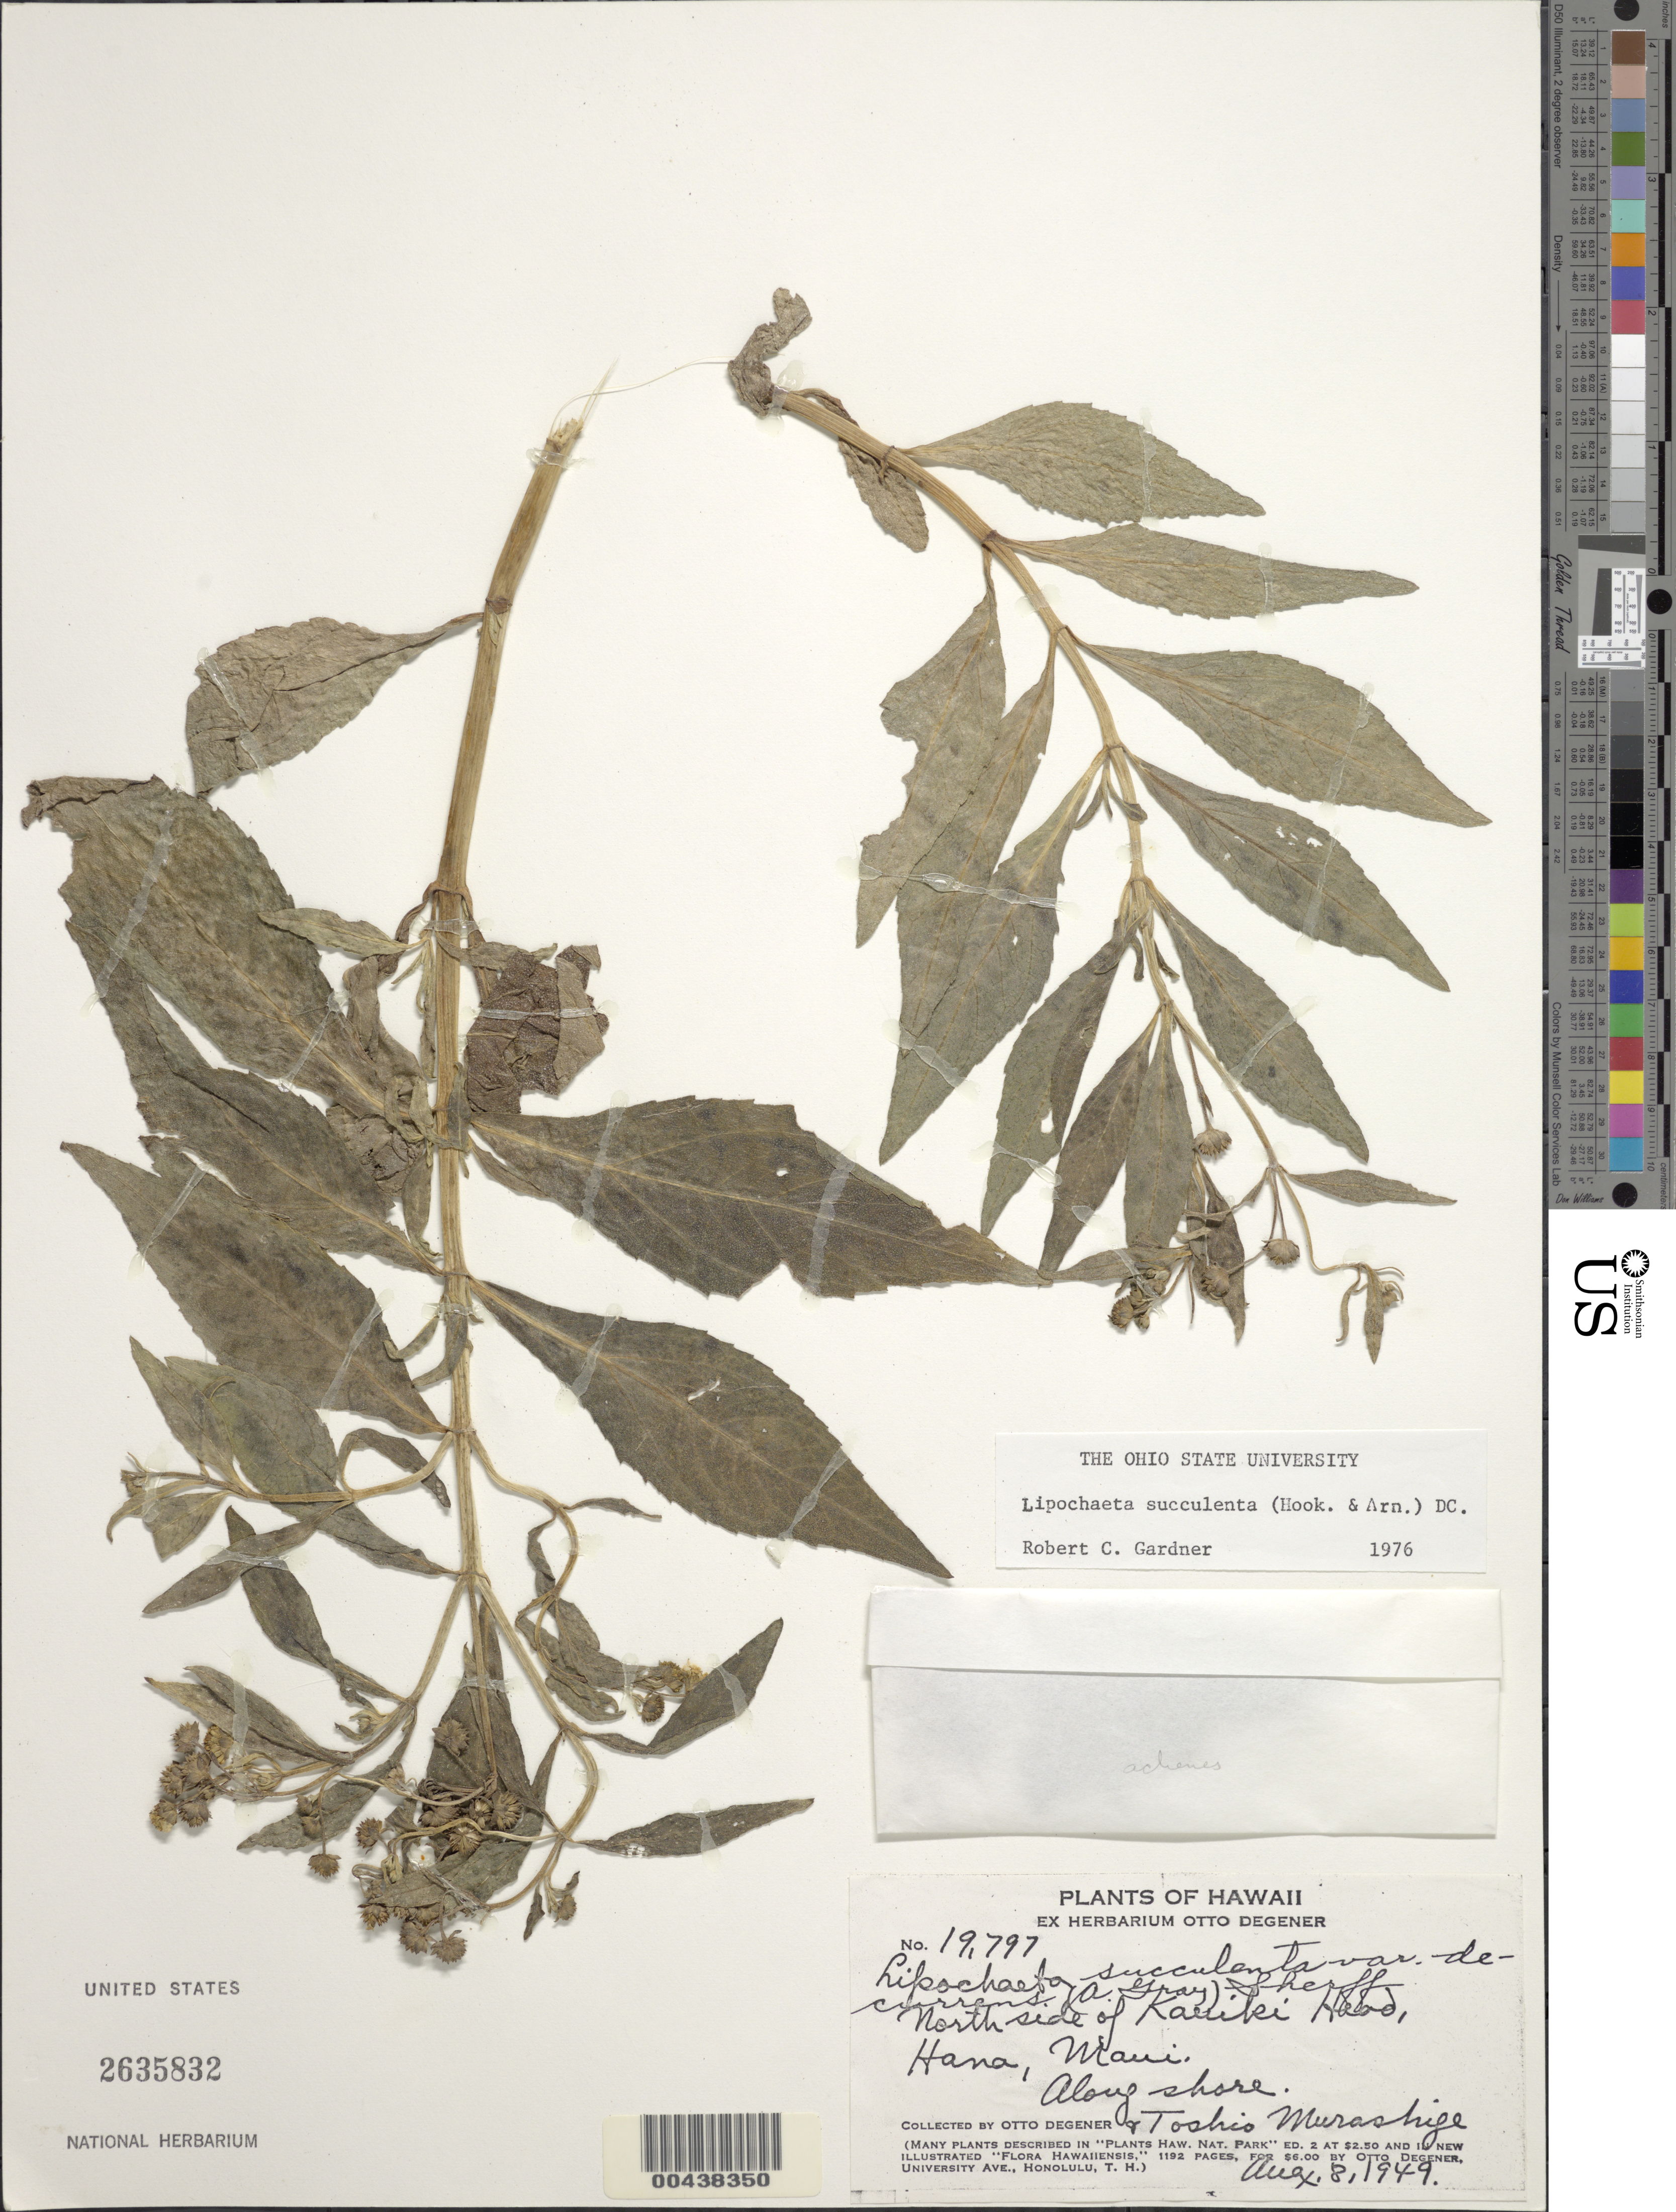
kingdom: Plantae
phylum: Tracheophyta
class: Magnoliopsida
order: Asterales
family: Asteraceae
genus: Lipochaeta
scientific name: Lipochaeta succulenta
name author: (Hook. & Arn.) DC.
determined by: Gardner, R. C.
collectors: O. Degener & T. Murashige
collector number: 19797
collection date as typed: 8 Aug 1949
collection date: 1949-08-08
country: United States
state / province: Hawaii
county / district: Maui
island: Maui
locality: N side of Kauiki Head, Hana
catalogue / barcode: US 2635832